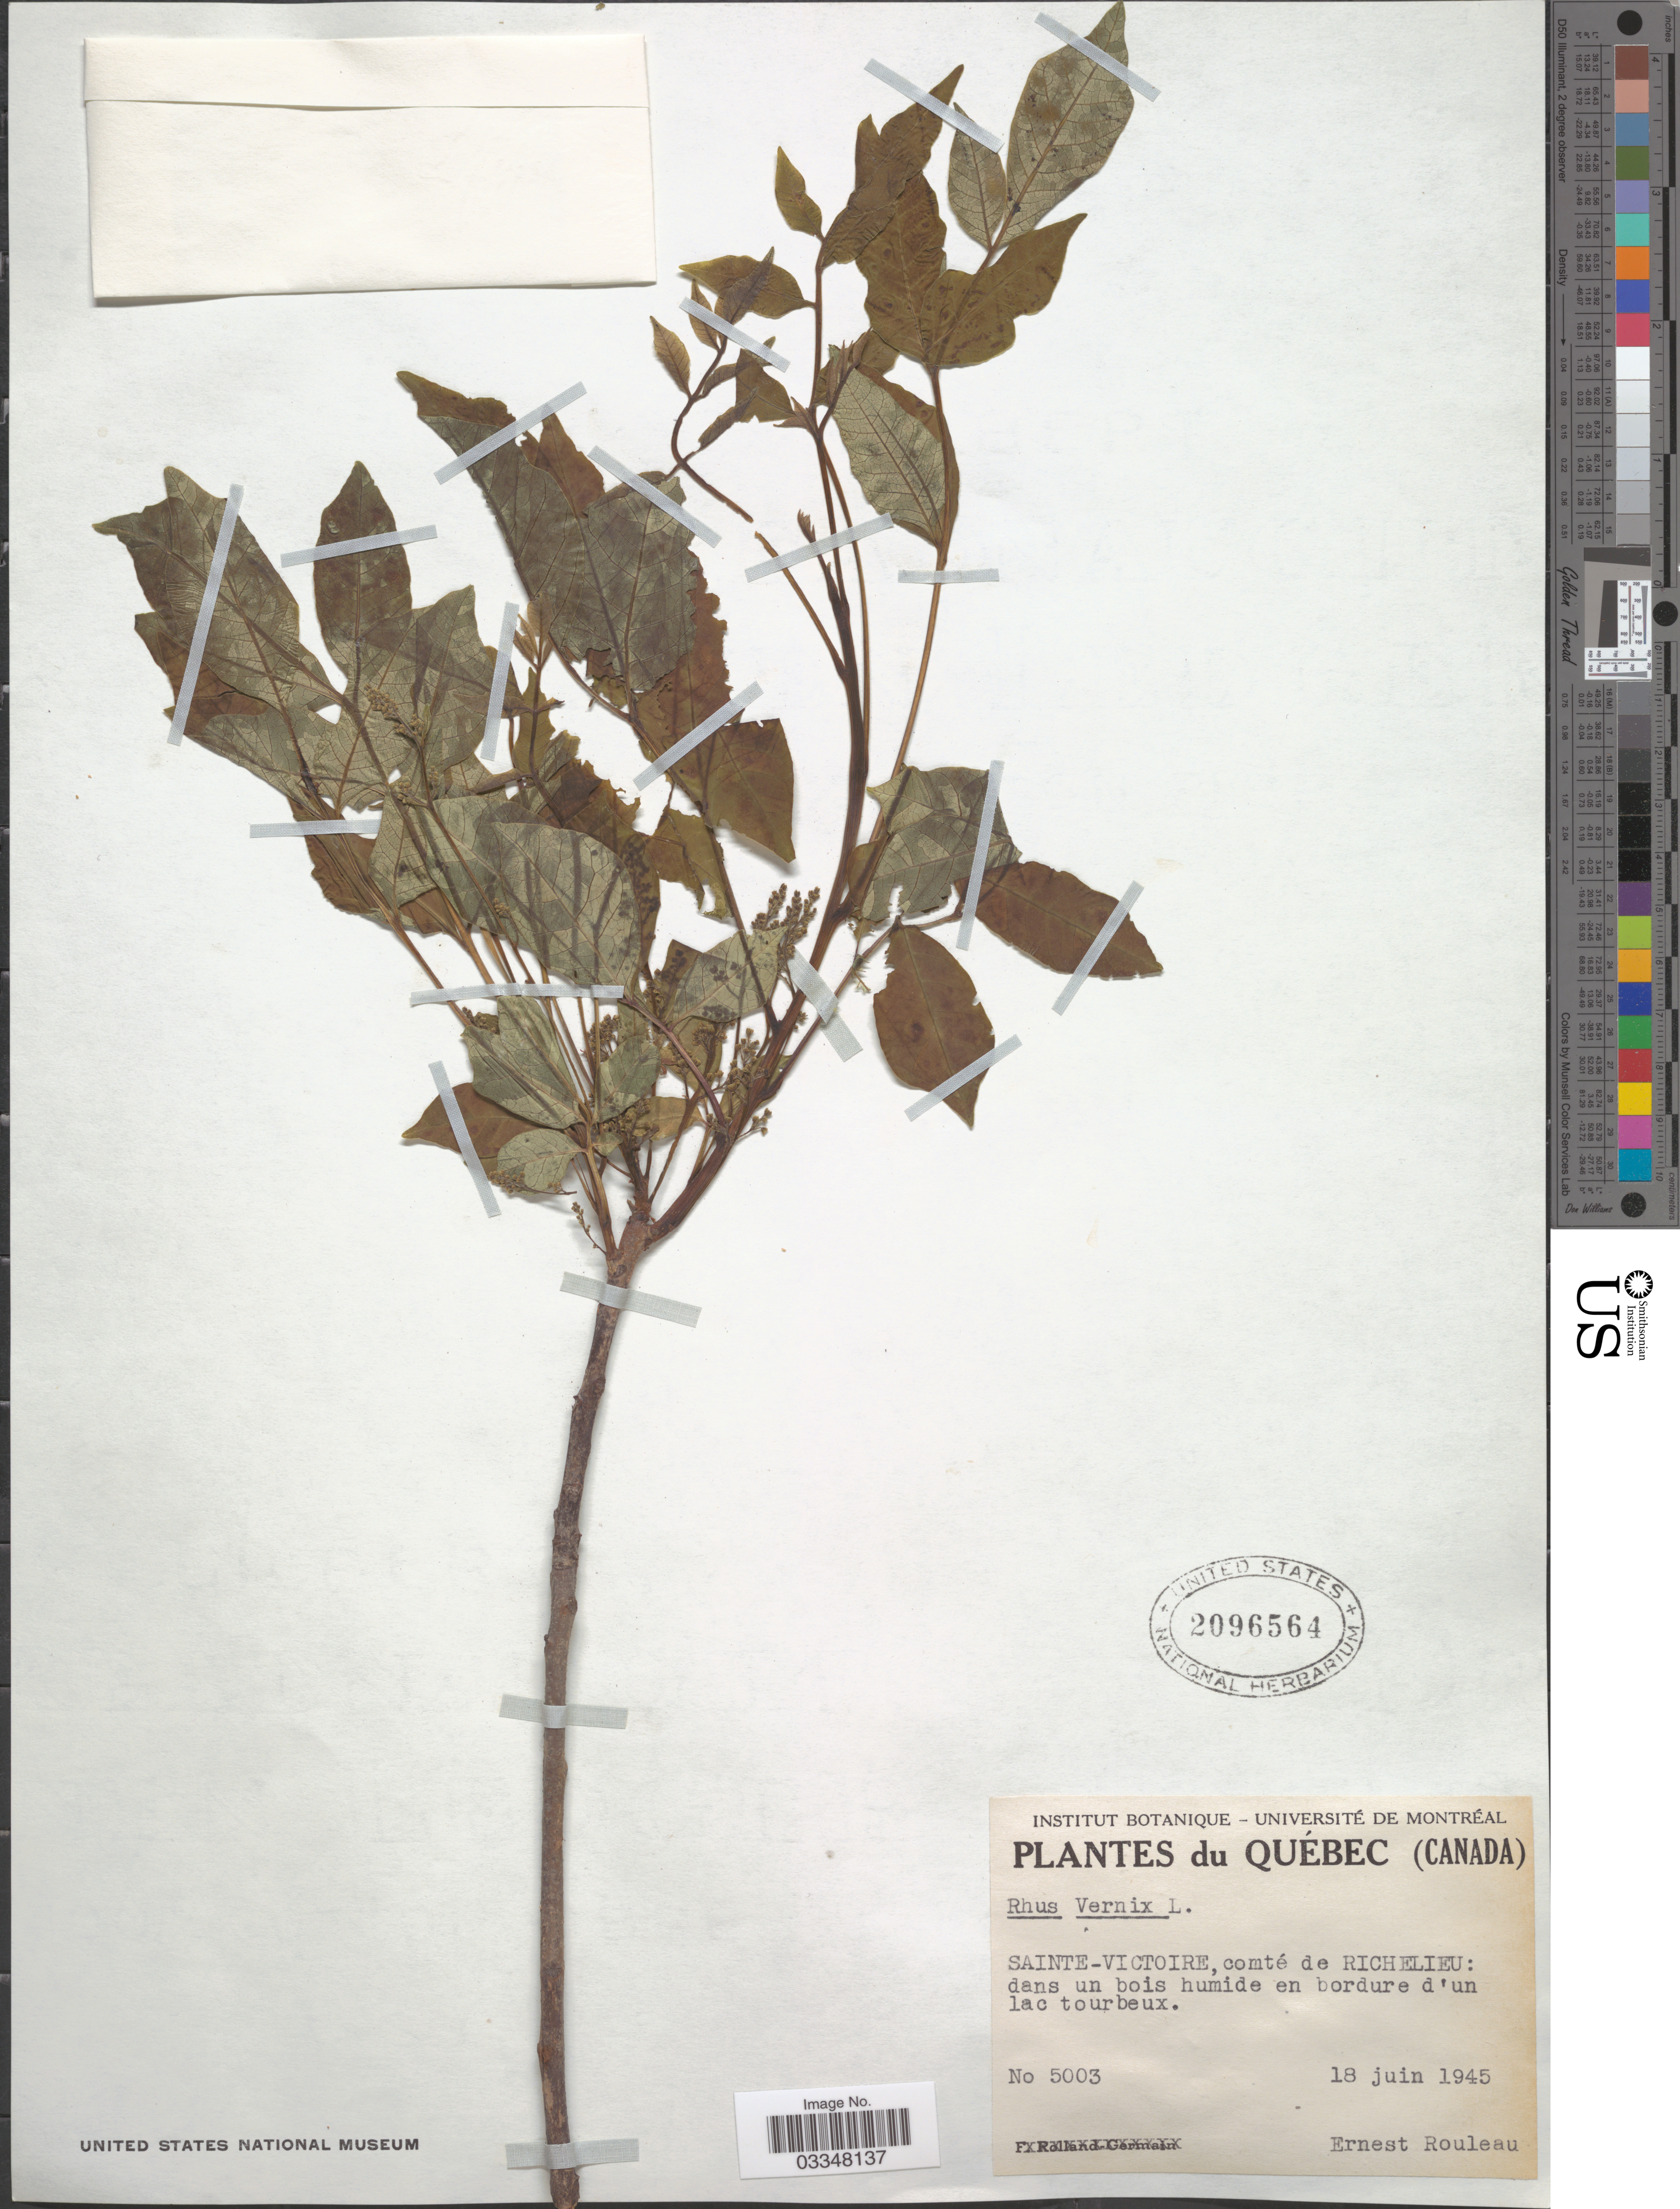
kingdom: Plantae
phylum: Tracheophyta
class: Magnoliopsida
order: Sapindales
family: Anacardiaceae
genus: Toxicodendron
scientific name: Toxicodendron vernix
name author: (L.) Kuntze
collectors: E. Rouleau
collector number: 5003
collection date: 1945-06-18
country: Canada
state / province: Quebec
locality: Sainte-Victoire, comté de Richelieu.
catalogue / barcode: US 2096564